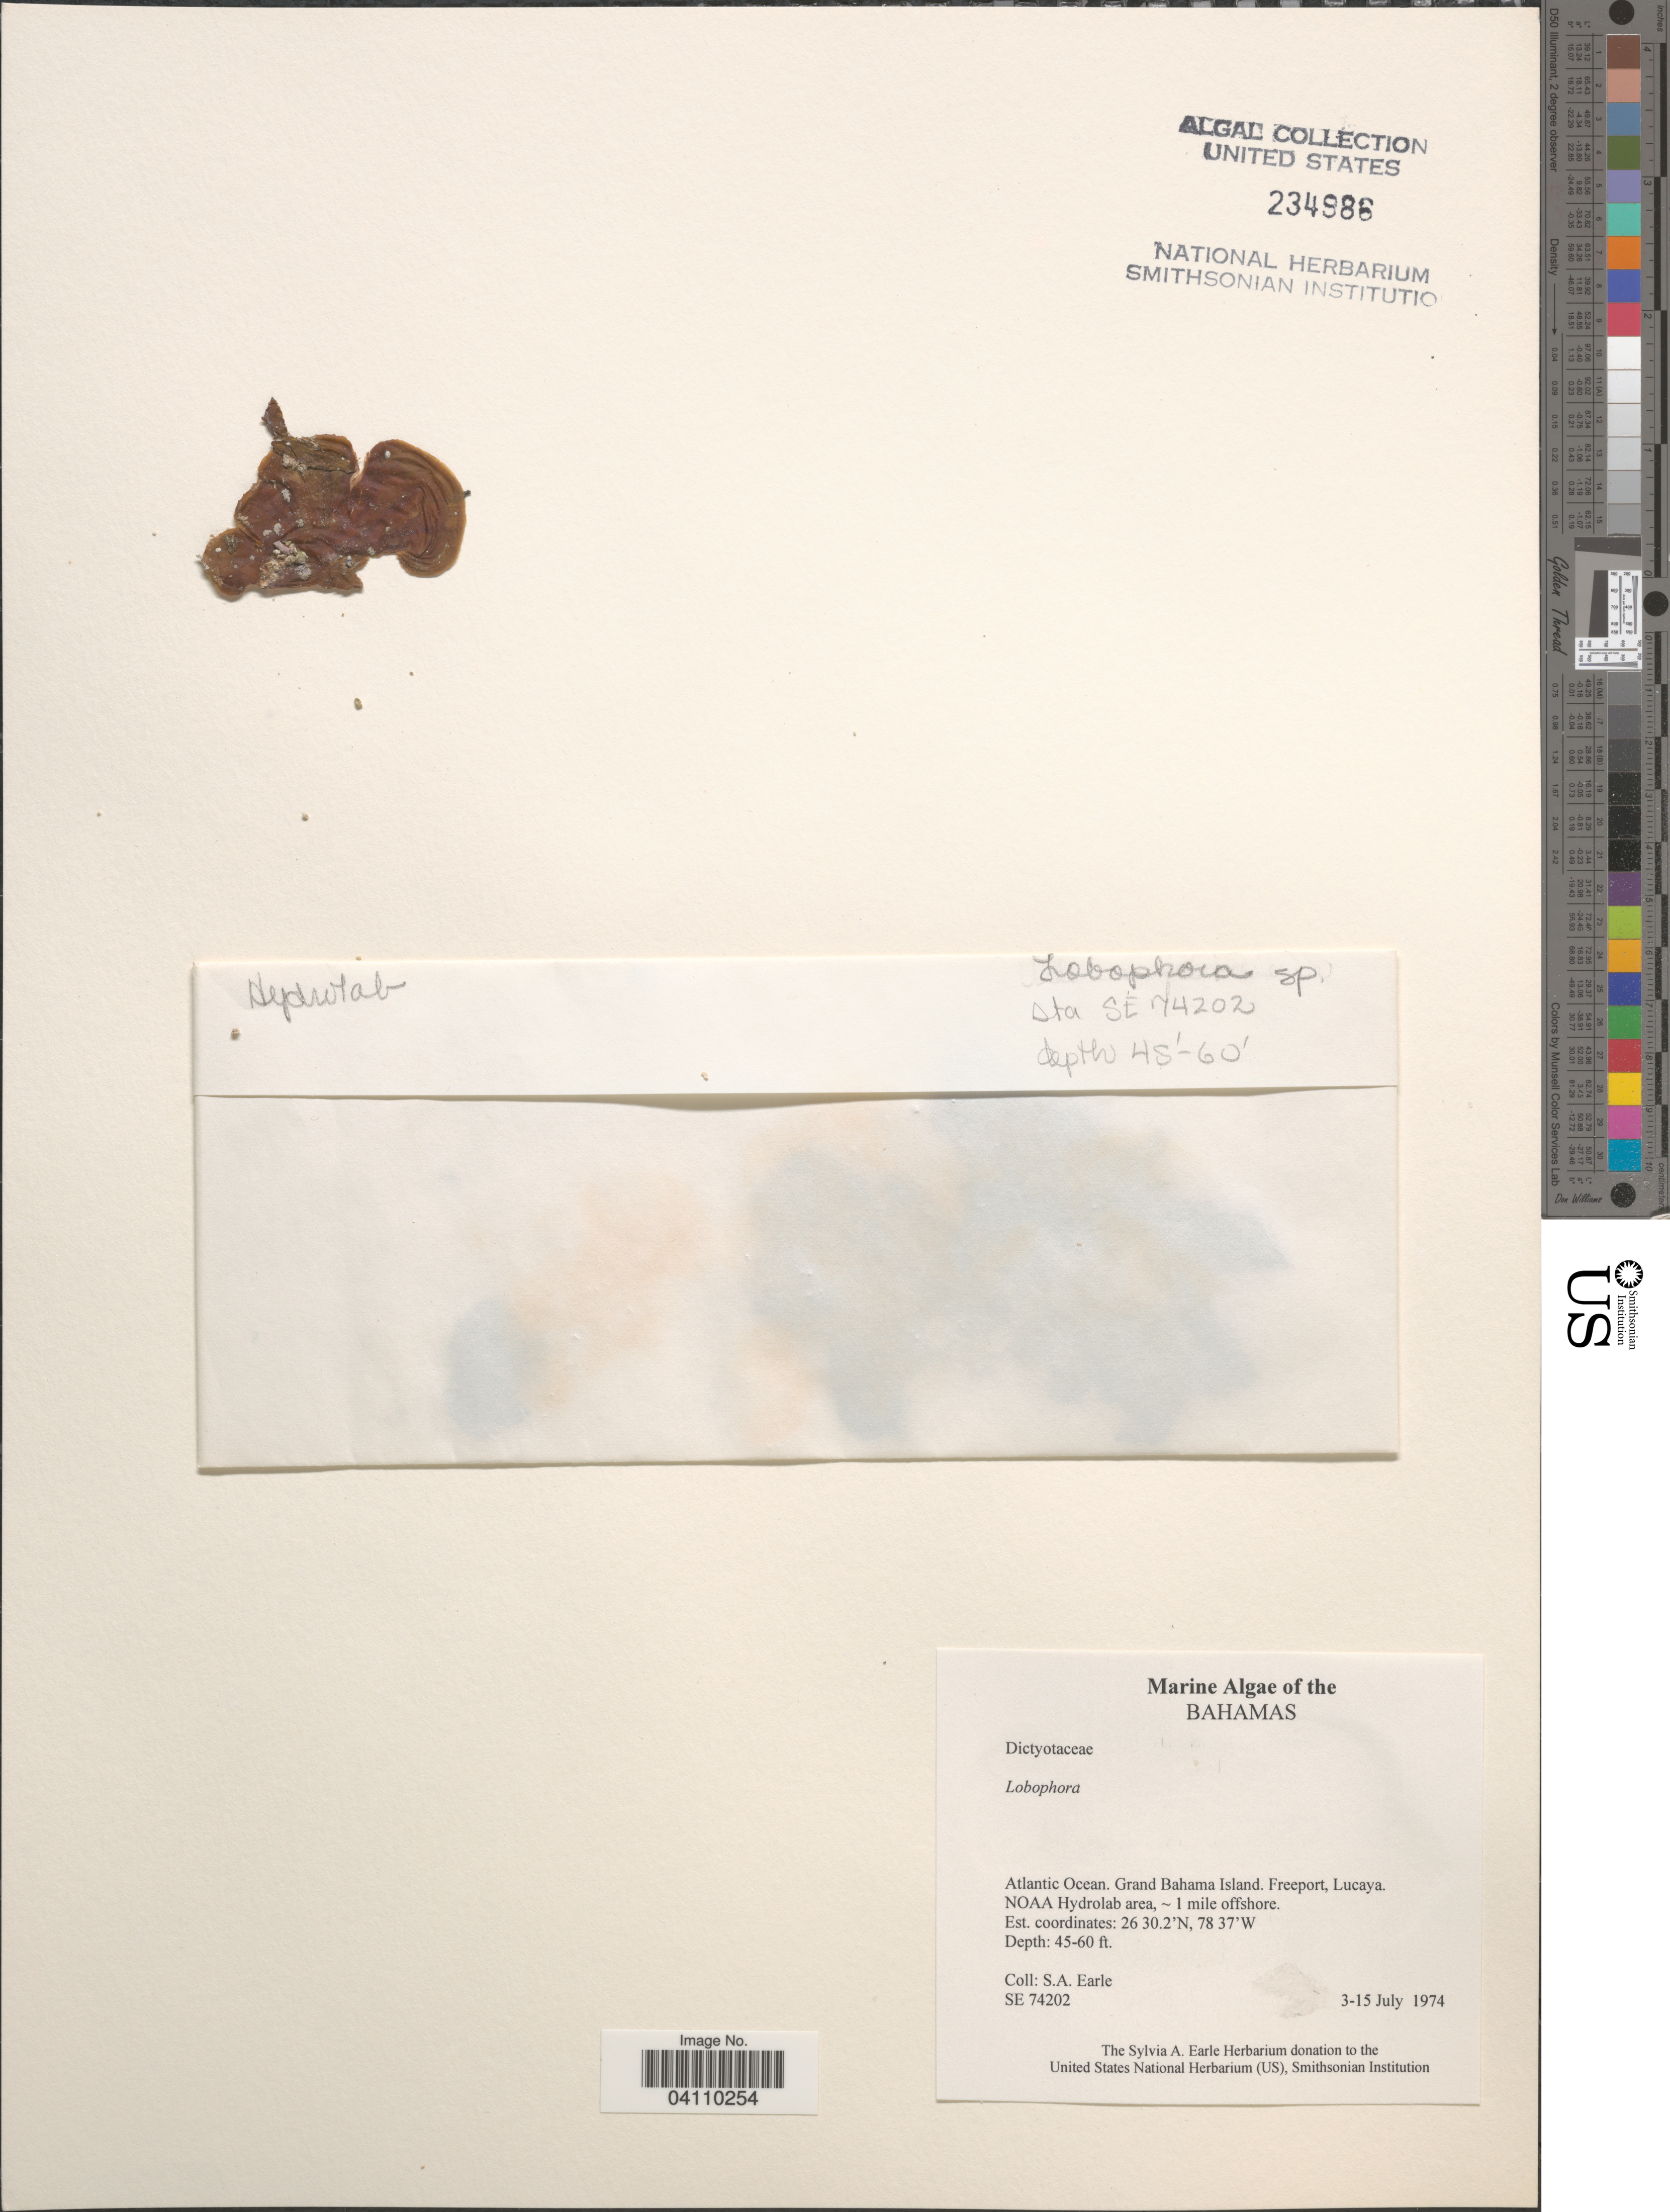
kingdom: Chromista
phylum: Ochrophyta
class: Phaeophyceae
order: Dictyotales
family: Dictyotaceae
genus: Lobophora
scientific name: Lobophora sp.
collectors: S. A. Earle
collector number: SE74202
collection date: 1974-07-03/1974-07-15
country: Bahamas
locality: Atlantic Ocean. Grand Bahama Island. Freeport, Lucaya. NOAA Hydrolab area, ~ 1 mile offshore.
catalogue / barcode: US 234986